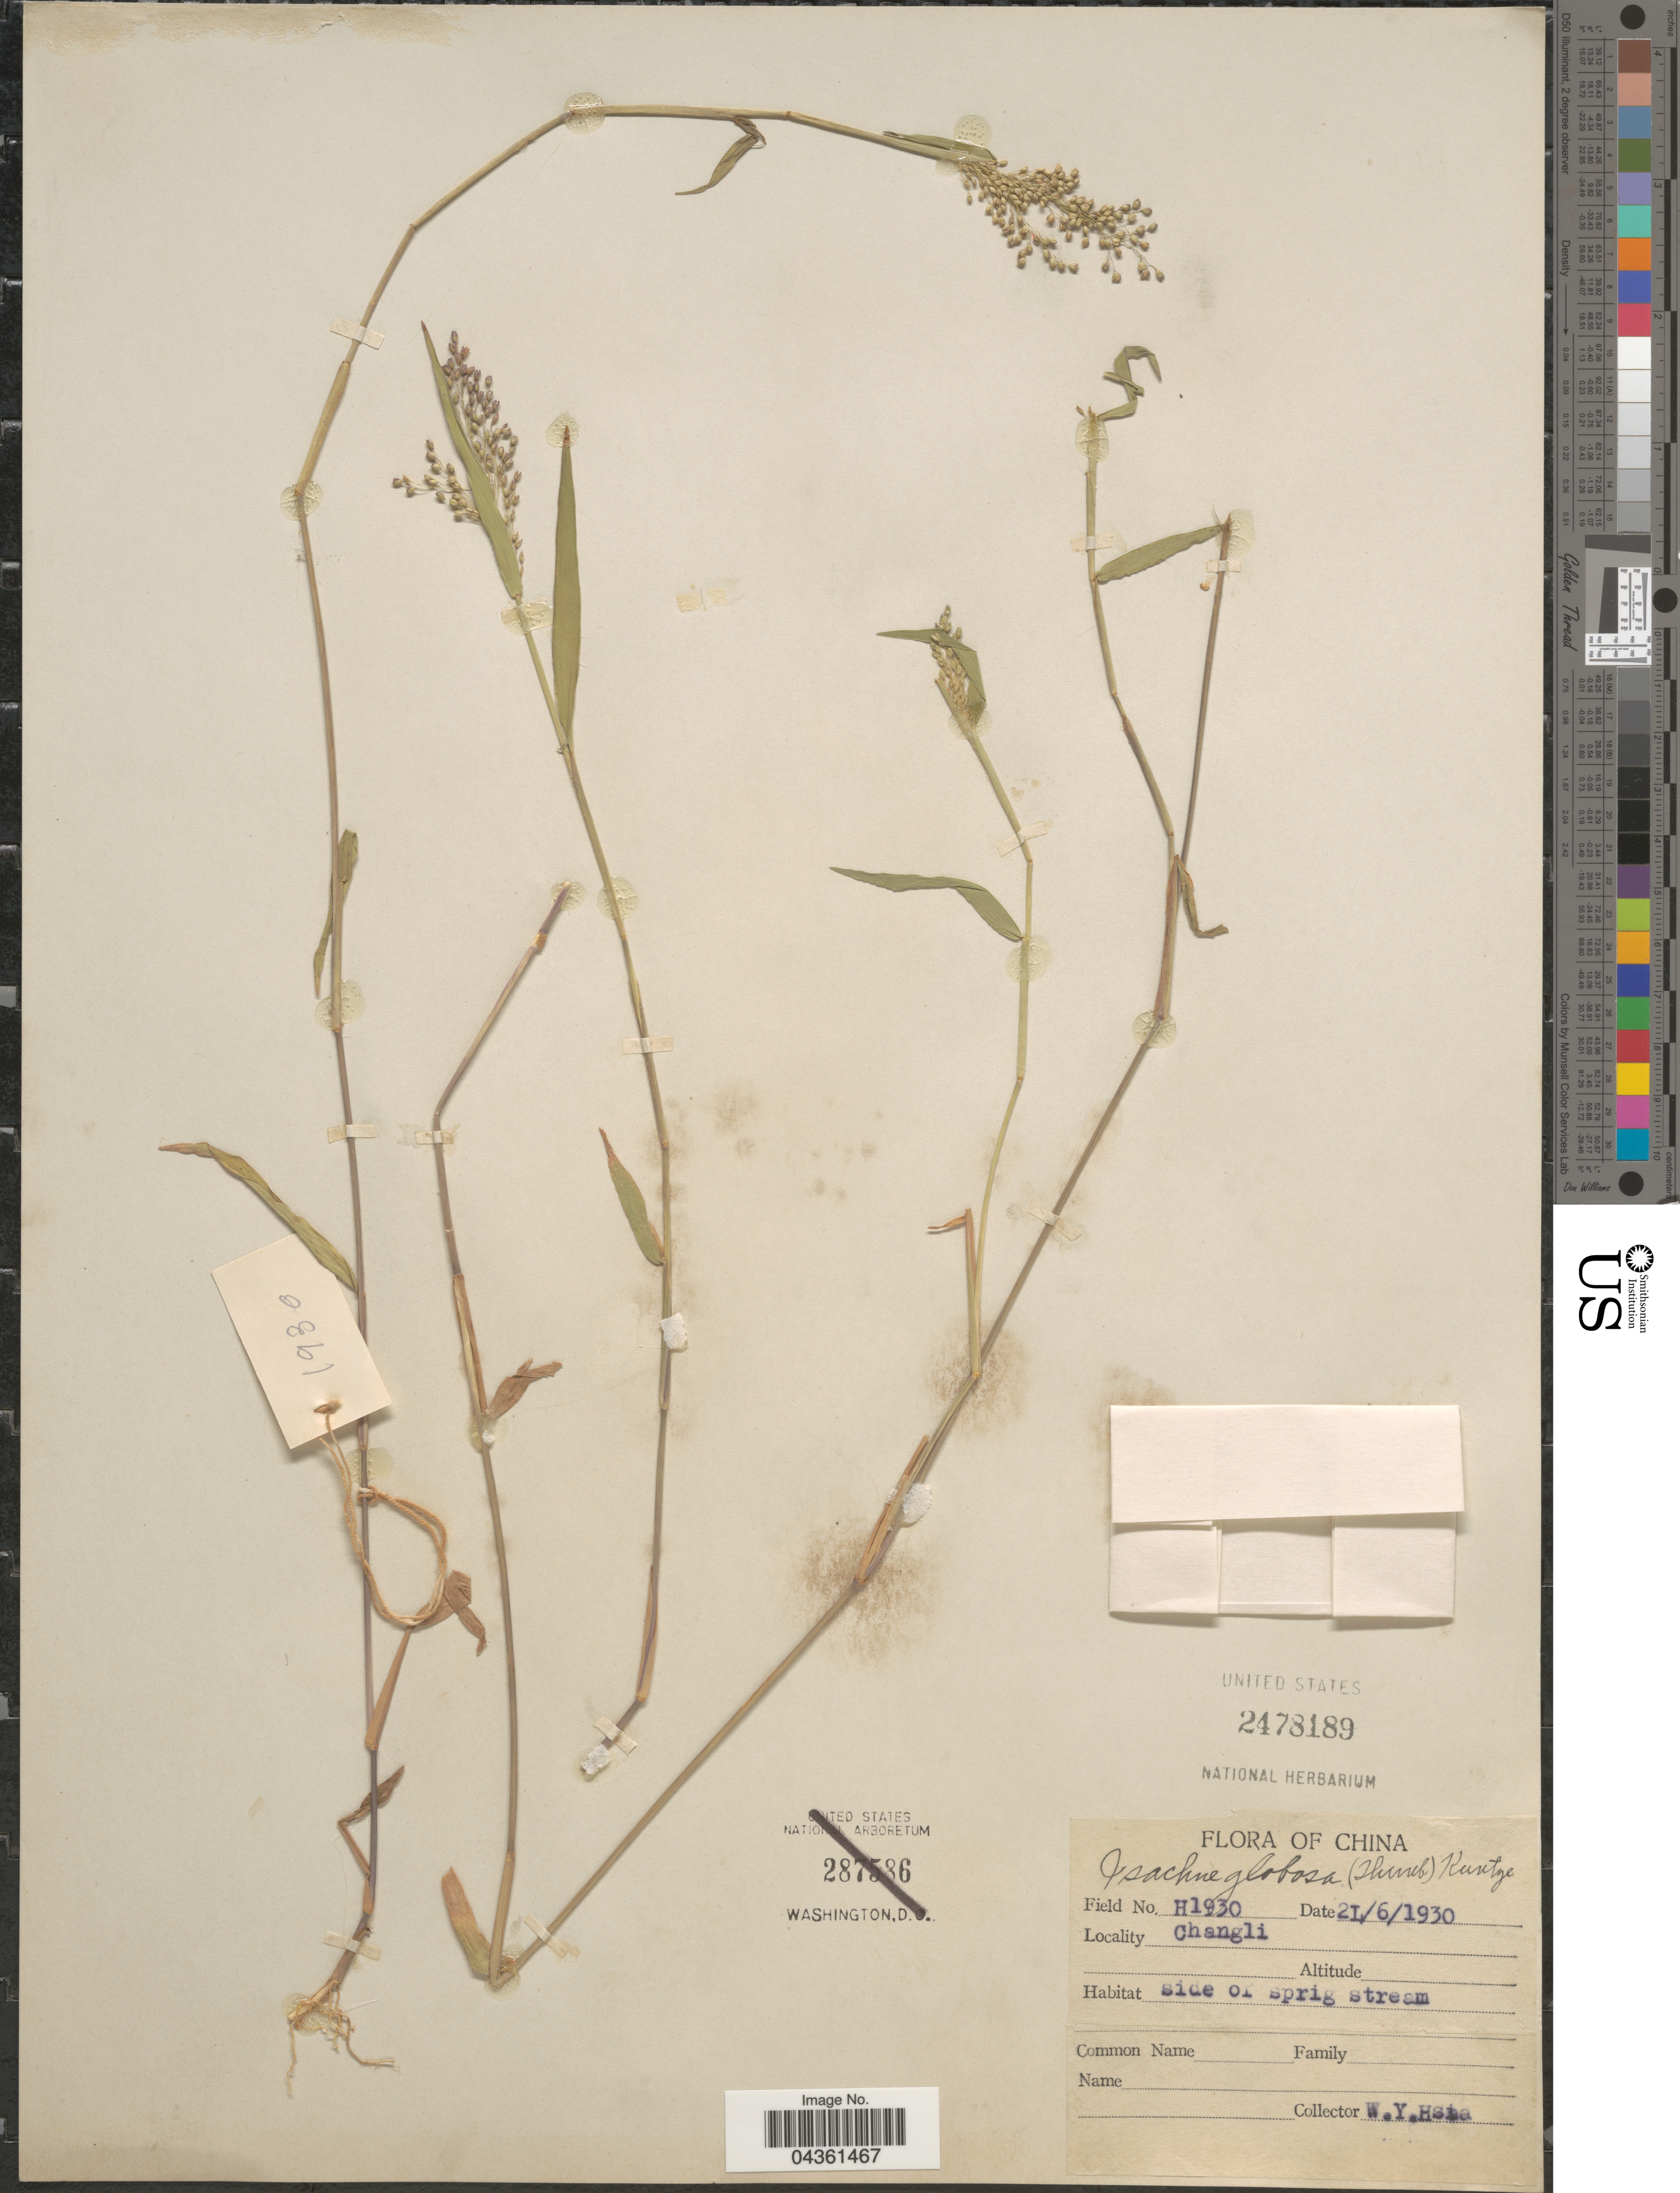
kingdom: Plantae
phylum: Tracheophyta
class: Liliopsida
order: Poales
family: Poaceae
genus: Isachne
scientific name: Isachne globosa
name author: (Thunb.) Kuntze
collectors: W. Hsia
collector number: H1930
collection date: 1930-06-21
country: China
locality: Changli.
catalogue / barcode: US 2478189